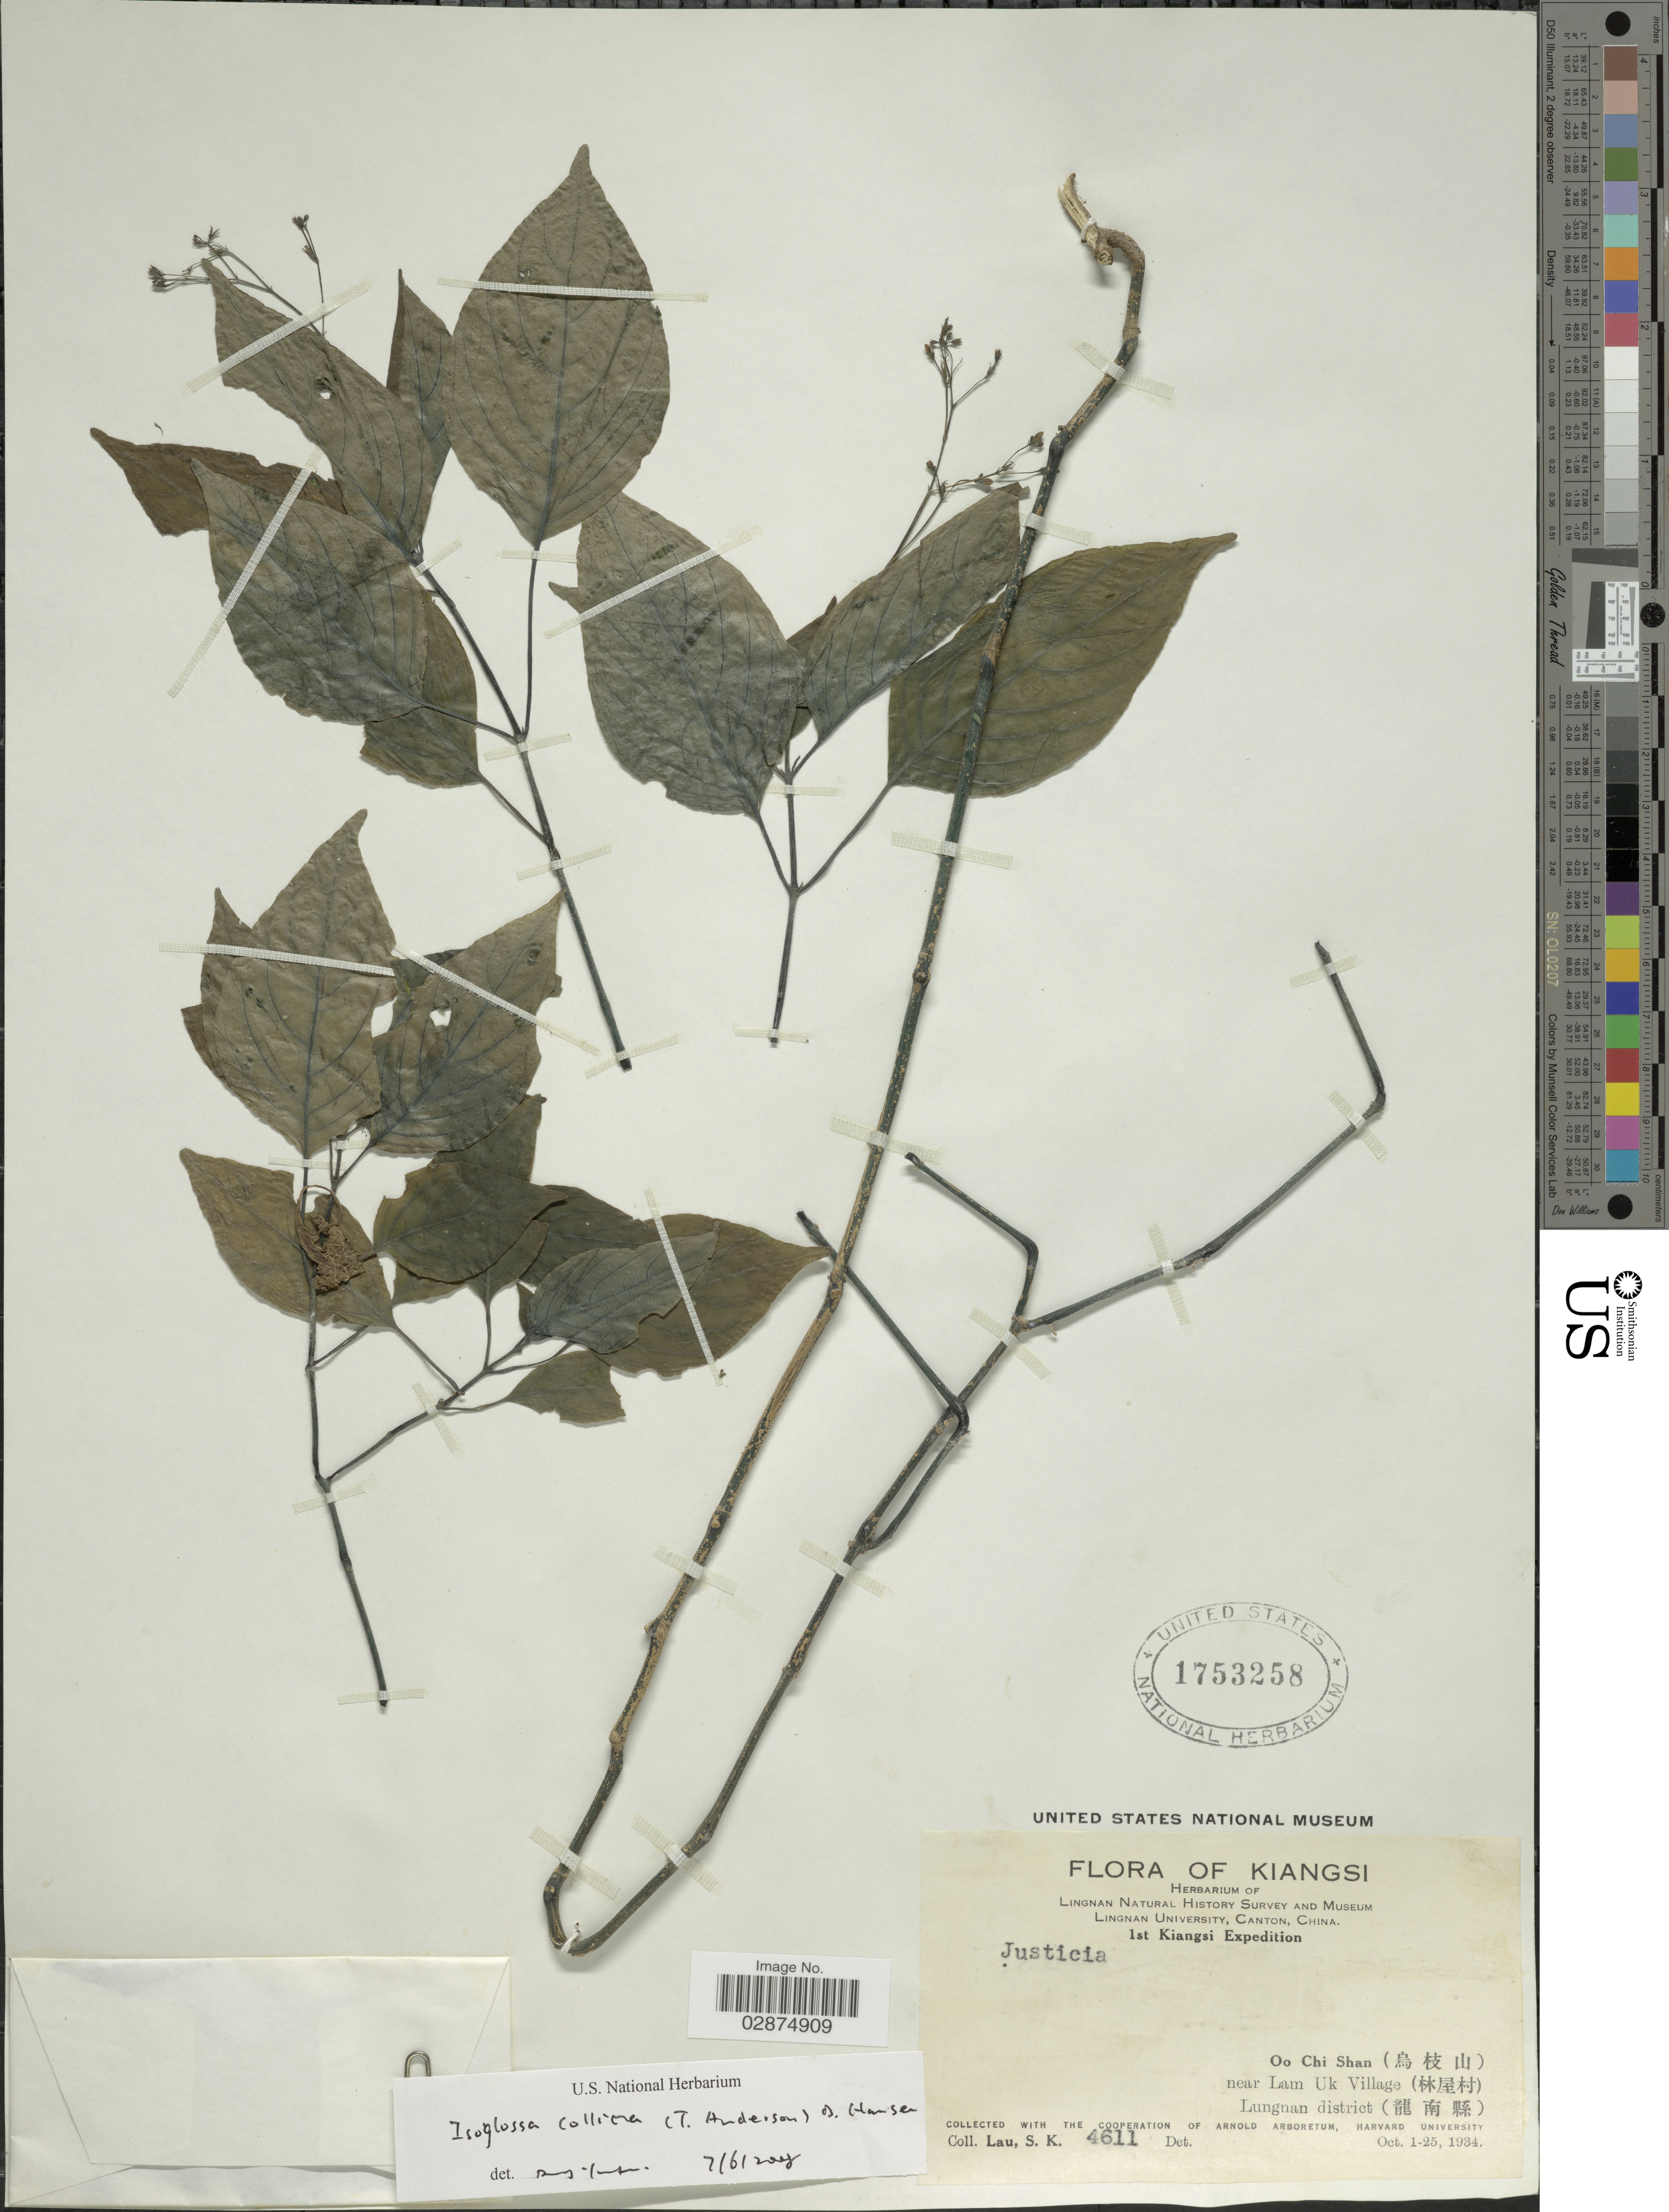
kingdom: Plantae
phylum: Tracheophyta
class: Magnoliopsida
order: Lamiales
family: Acanthaceae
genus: Isoglossa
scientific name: Isoglossa collina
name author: (T. Anderson) B. Hansen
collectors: S. K. Lau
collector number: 4611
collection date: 1934-10-01/1934-10-25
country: China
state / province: Guangxi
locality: Kiangsi. Oo Chi Shan (X) near Lam Uk Village (X). Lungnan district (X).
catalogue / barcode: US 1753258